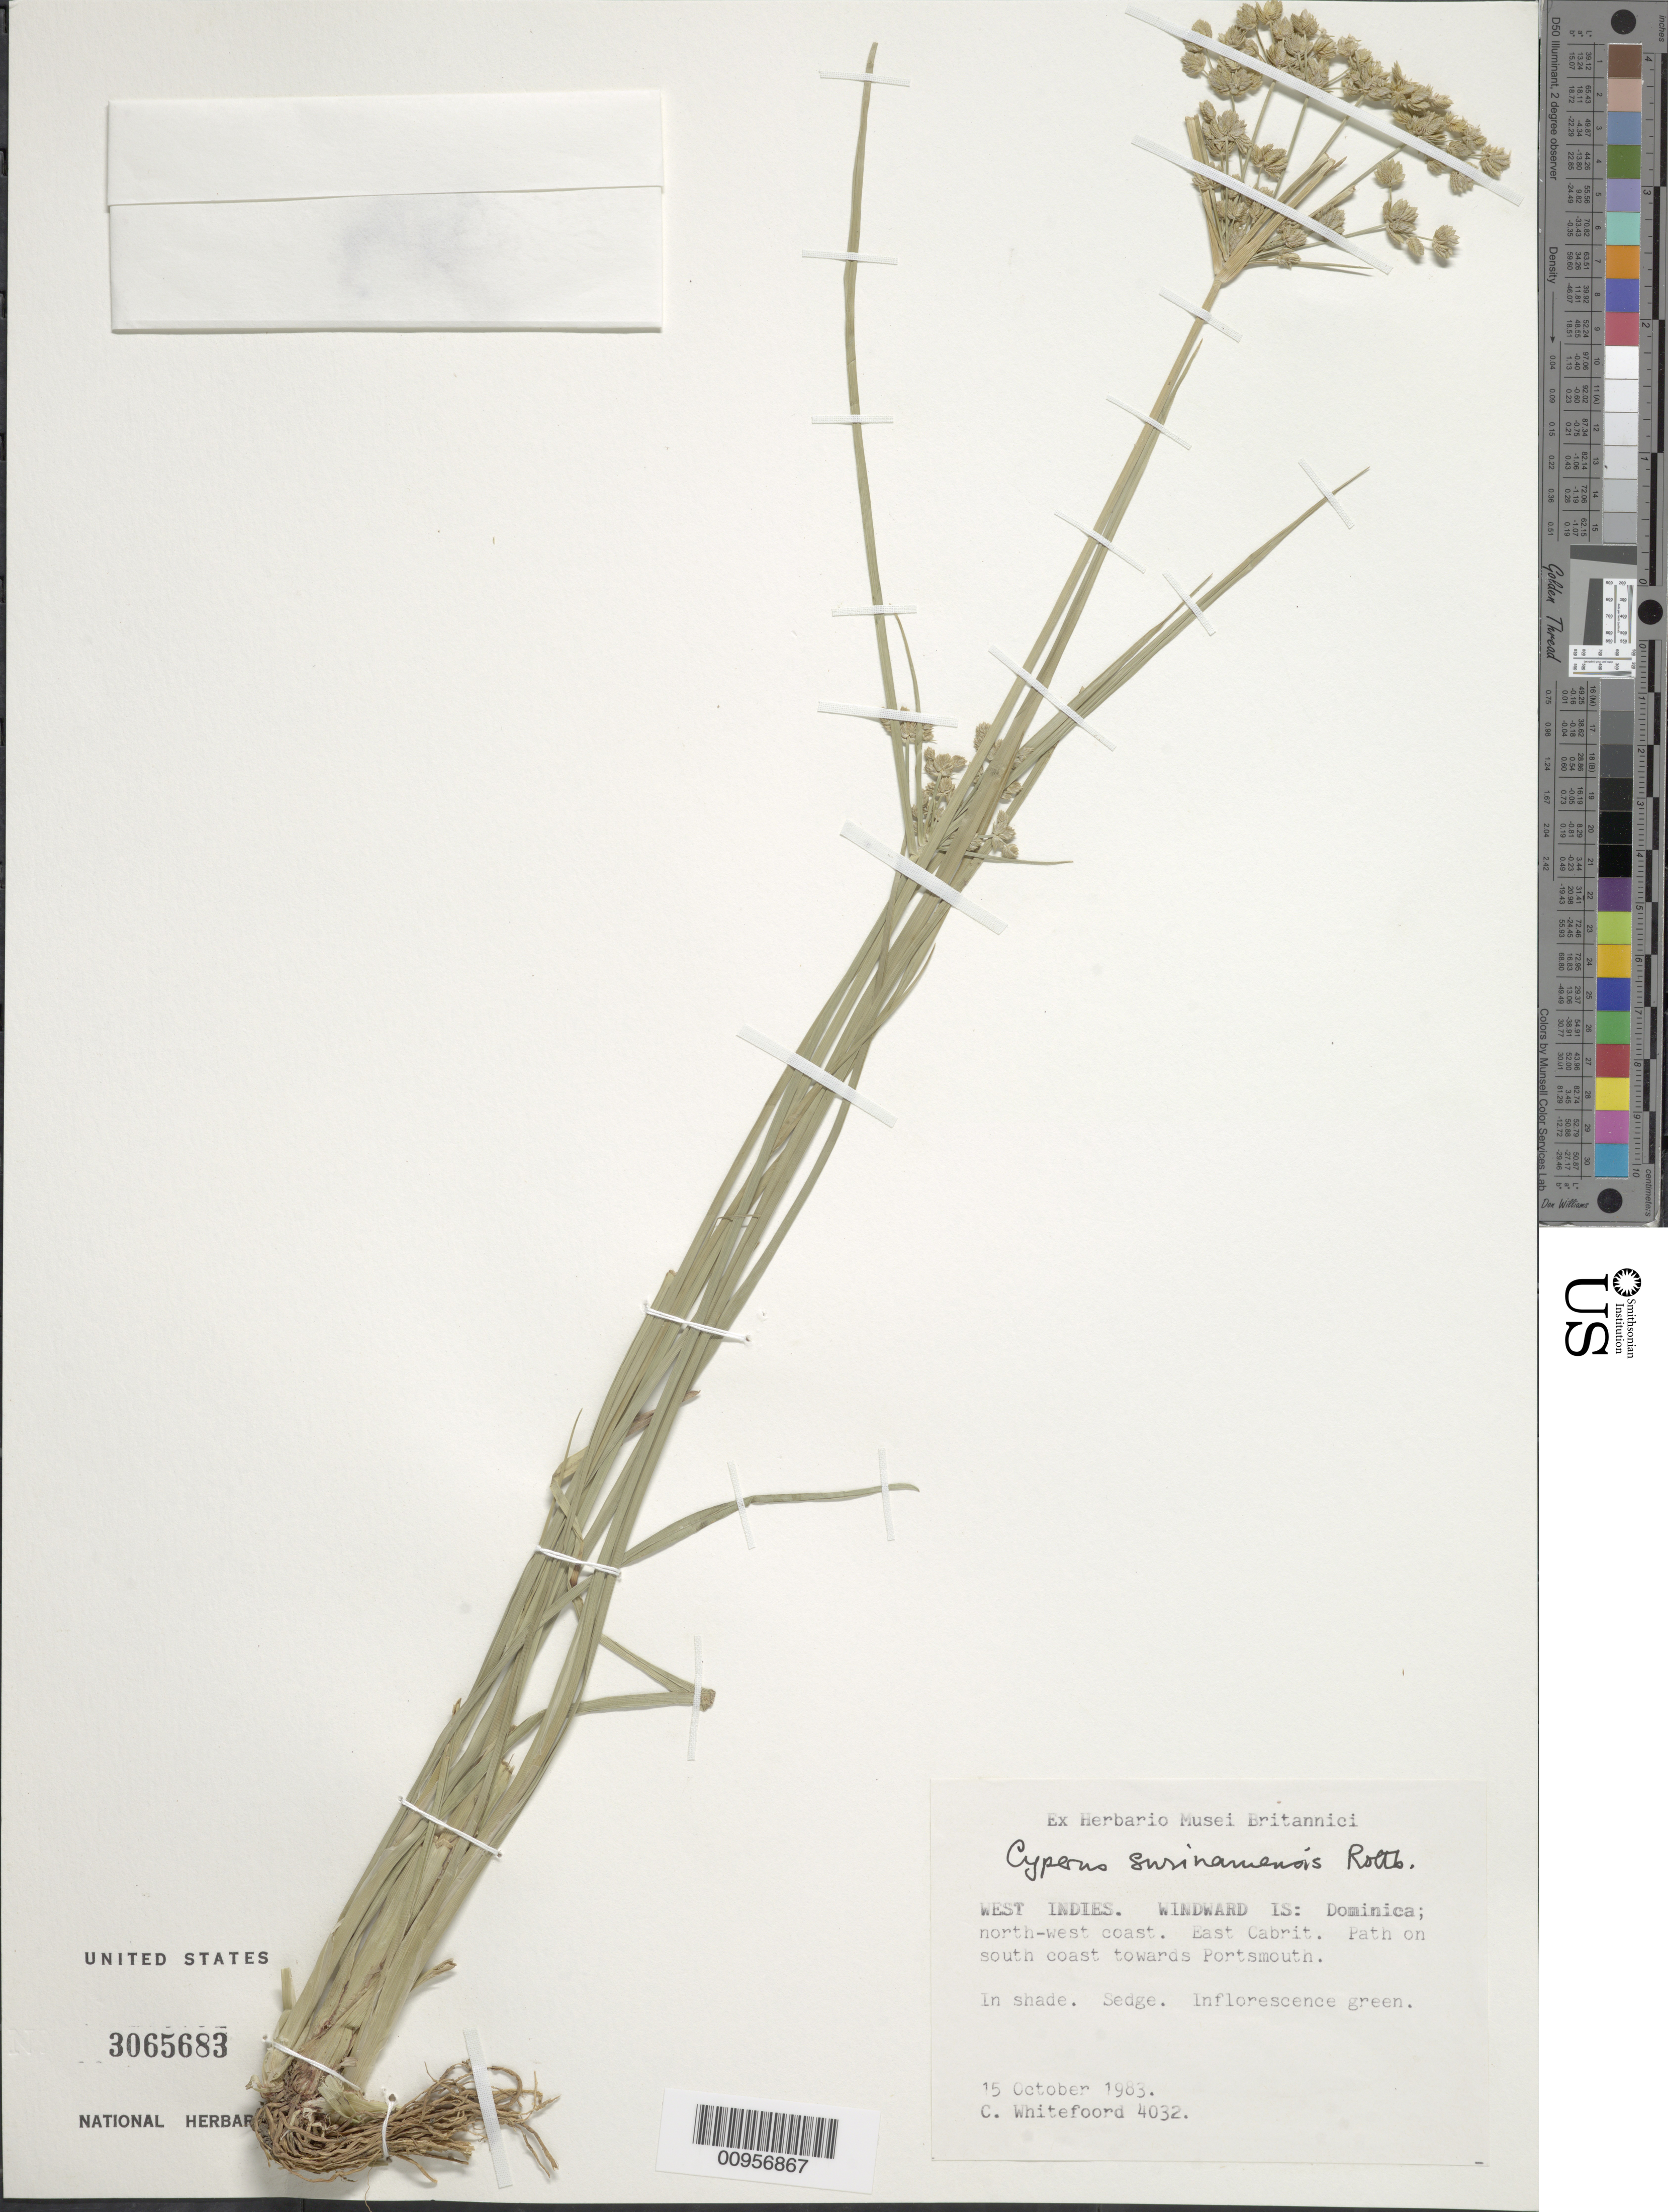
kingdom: Plantae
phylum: Tracheophyta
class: Liliopsida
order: Poales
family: Cyperaceae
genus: Cyperus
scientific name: Cyperus surinamensis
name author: Rottb.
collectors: C. Whitefoord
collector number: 4032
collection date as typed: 15 Oct 1983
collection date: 1983-10-15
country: Dominica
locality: North-west coast, East Cabrit, path on south coast towards Portsmouth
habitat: In shade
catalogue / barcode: US 3065683